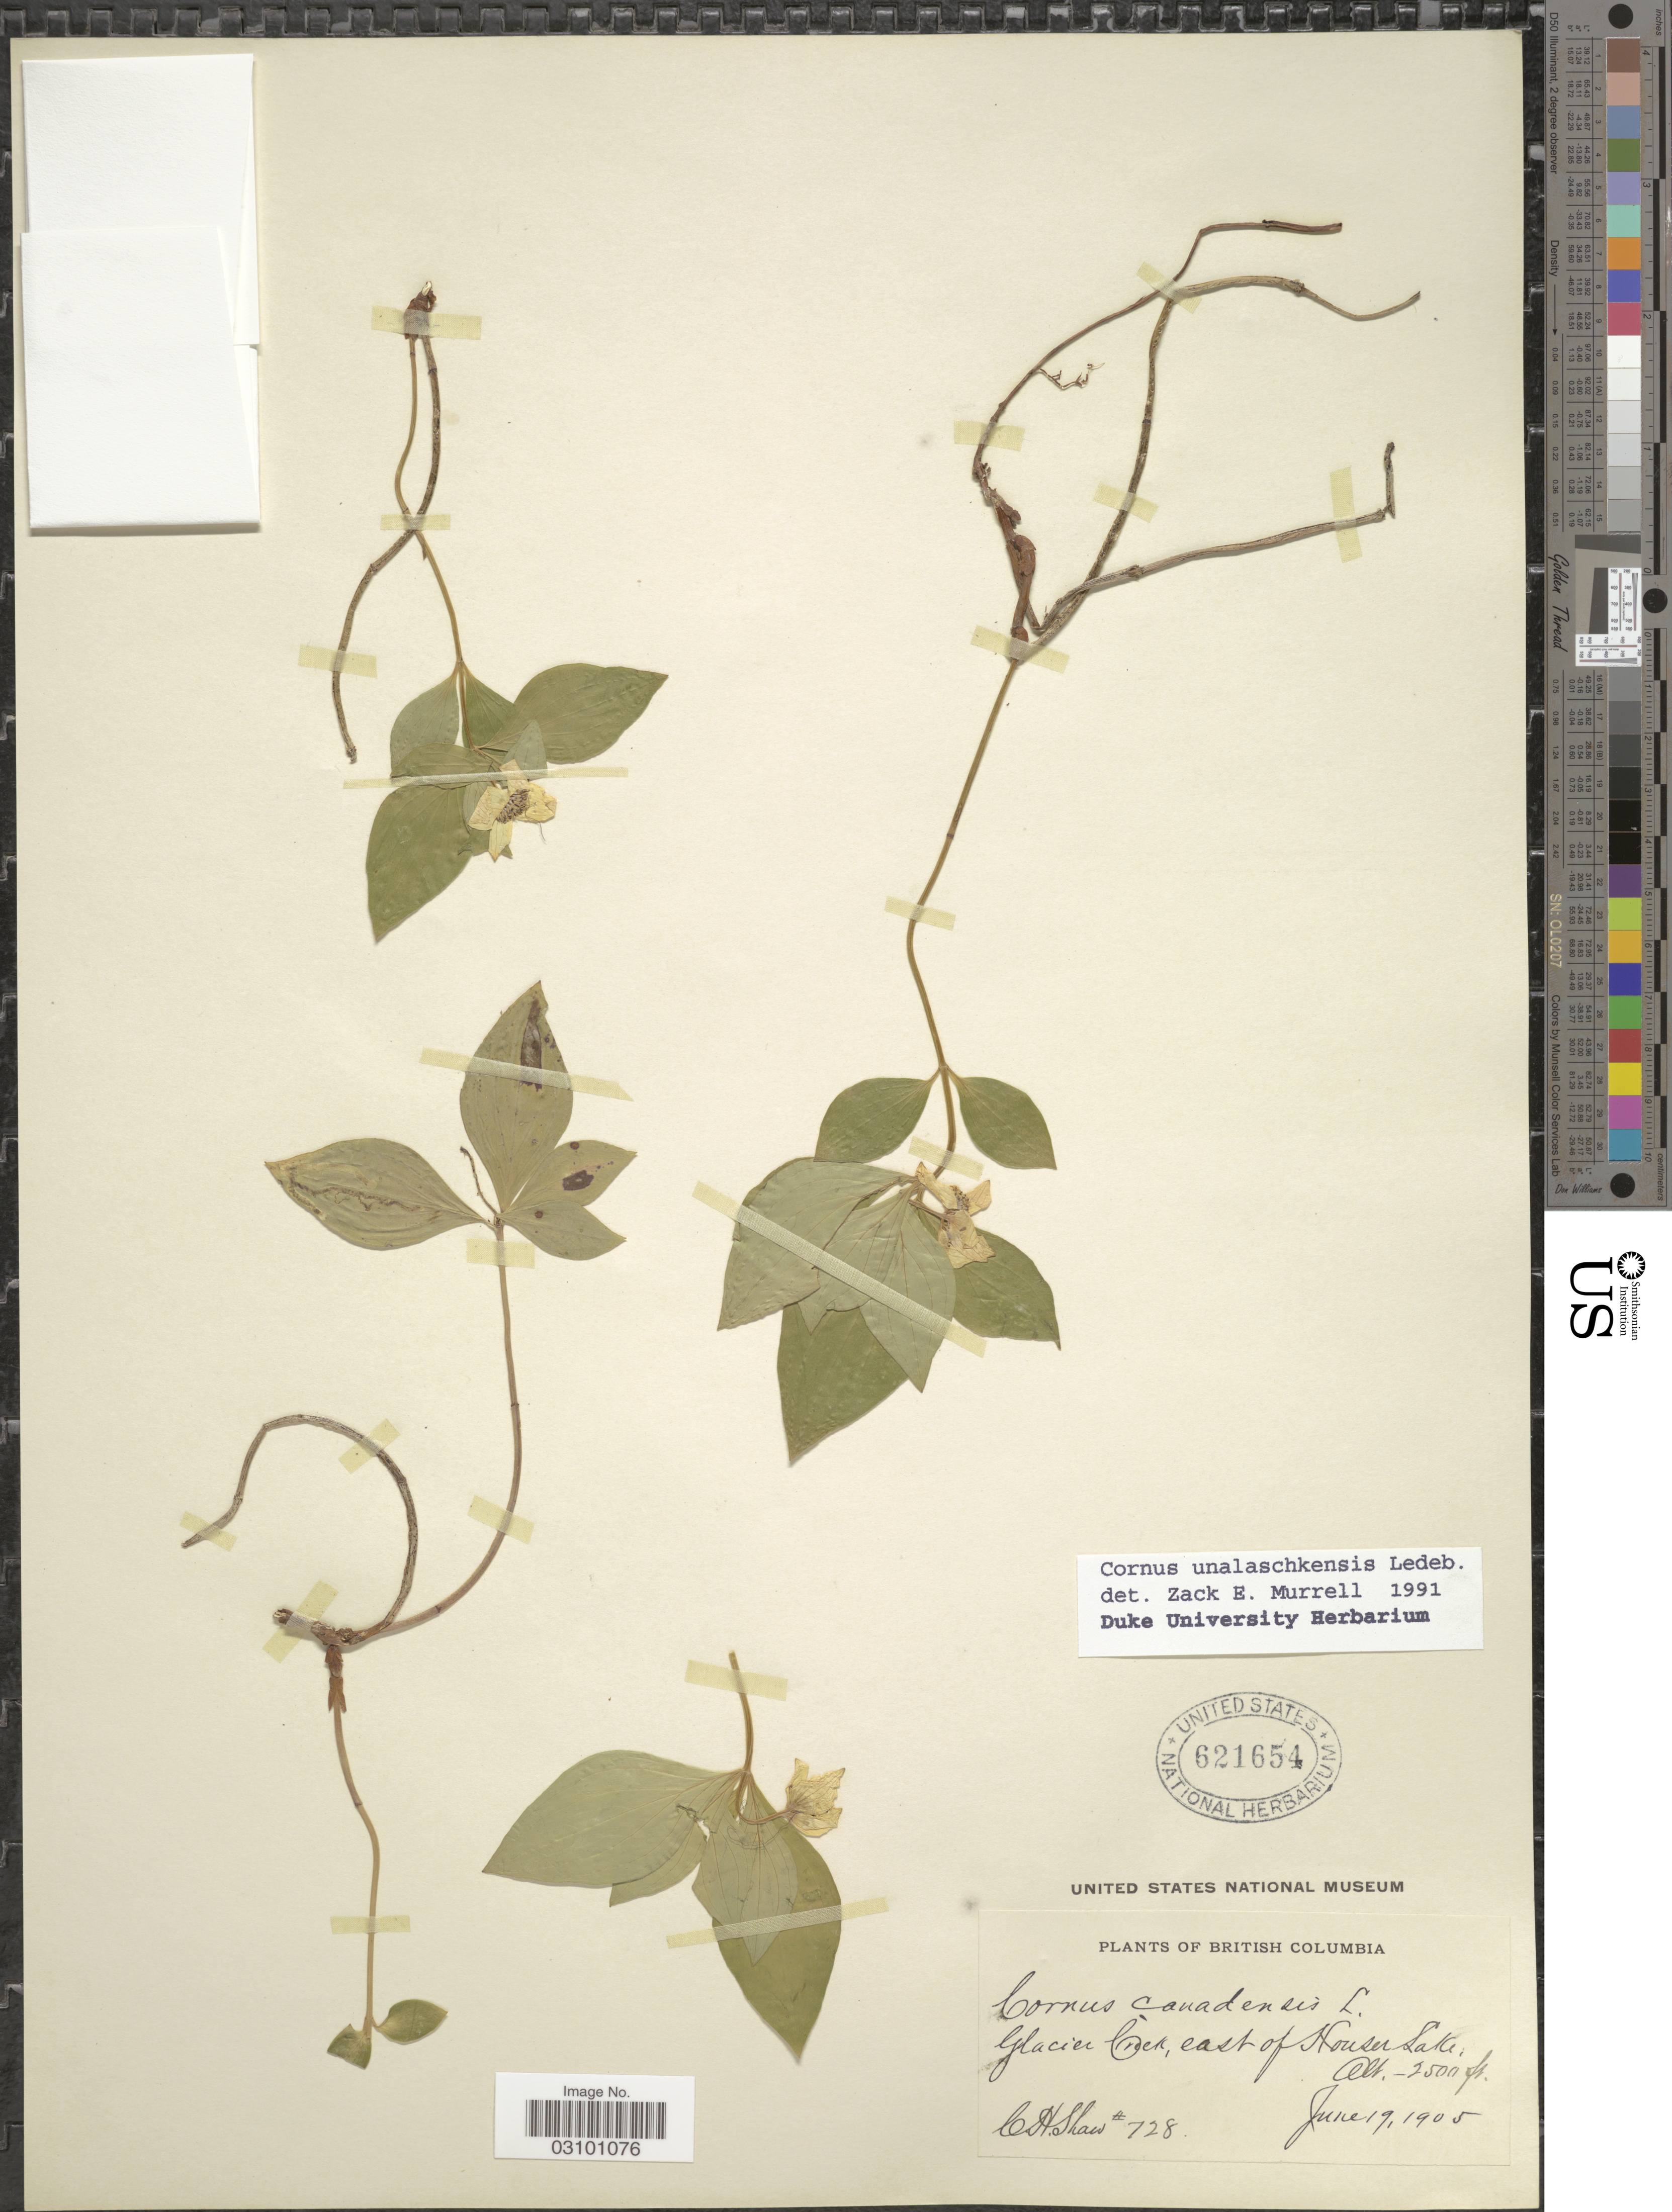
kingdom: Plantae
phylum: Tracheophyta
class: Magnoliopsida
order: Cornales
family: Cornaceae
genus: Cornus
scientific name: Cornus unalaschkensis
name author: Ledeb.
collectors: C. H. Shaw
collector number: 728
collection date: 1905-06-19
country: Canada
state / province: British Columbia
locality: Glacier Creek, east of Houser Lake.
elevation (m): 762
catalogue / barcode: US 621654